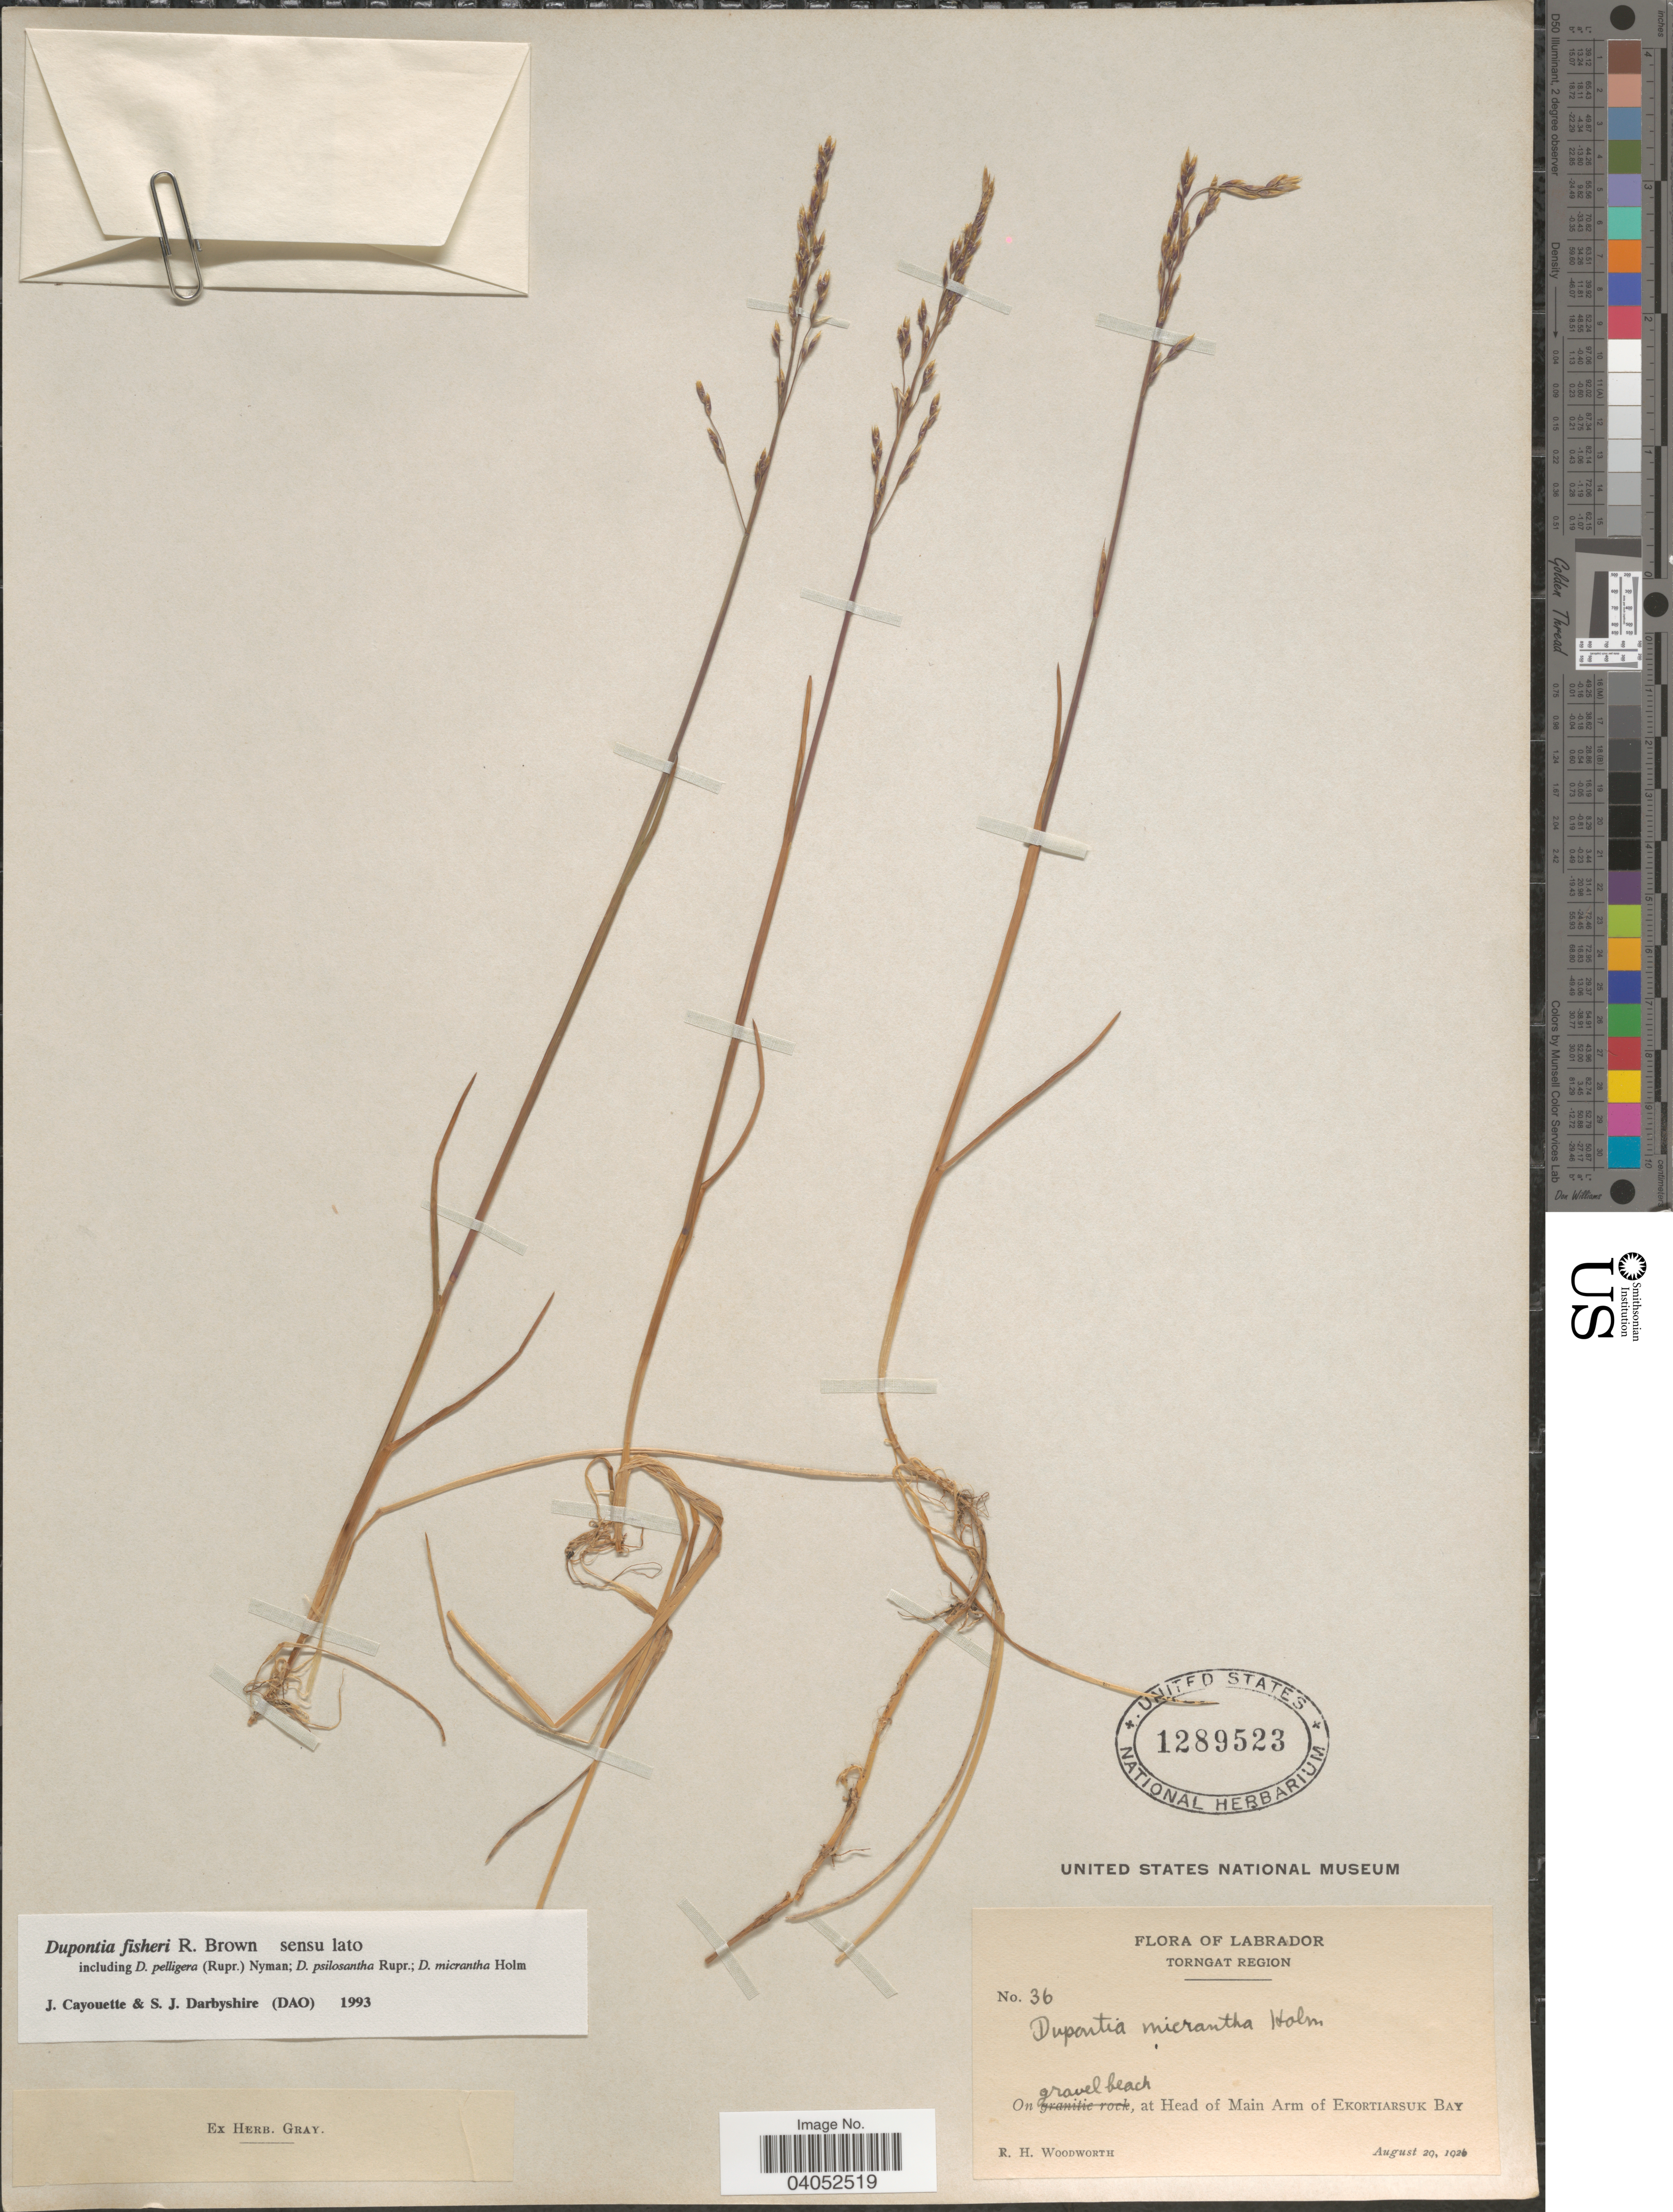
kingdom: Plantae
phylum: Tracheophyta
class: Liliopsida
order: Poales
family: Poaceae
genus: Dupontia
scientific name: Dupontia micrantha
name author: Holm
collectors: R. Woodworth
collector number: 36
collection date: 1926-08-29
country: Canada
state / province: Newfoundland and Labrador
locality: Labrador. Torngat Region. On gravel beach, at Head of Main Arm of Ekortiarsuk Bay.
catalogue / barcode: US 1289523